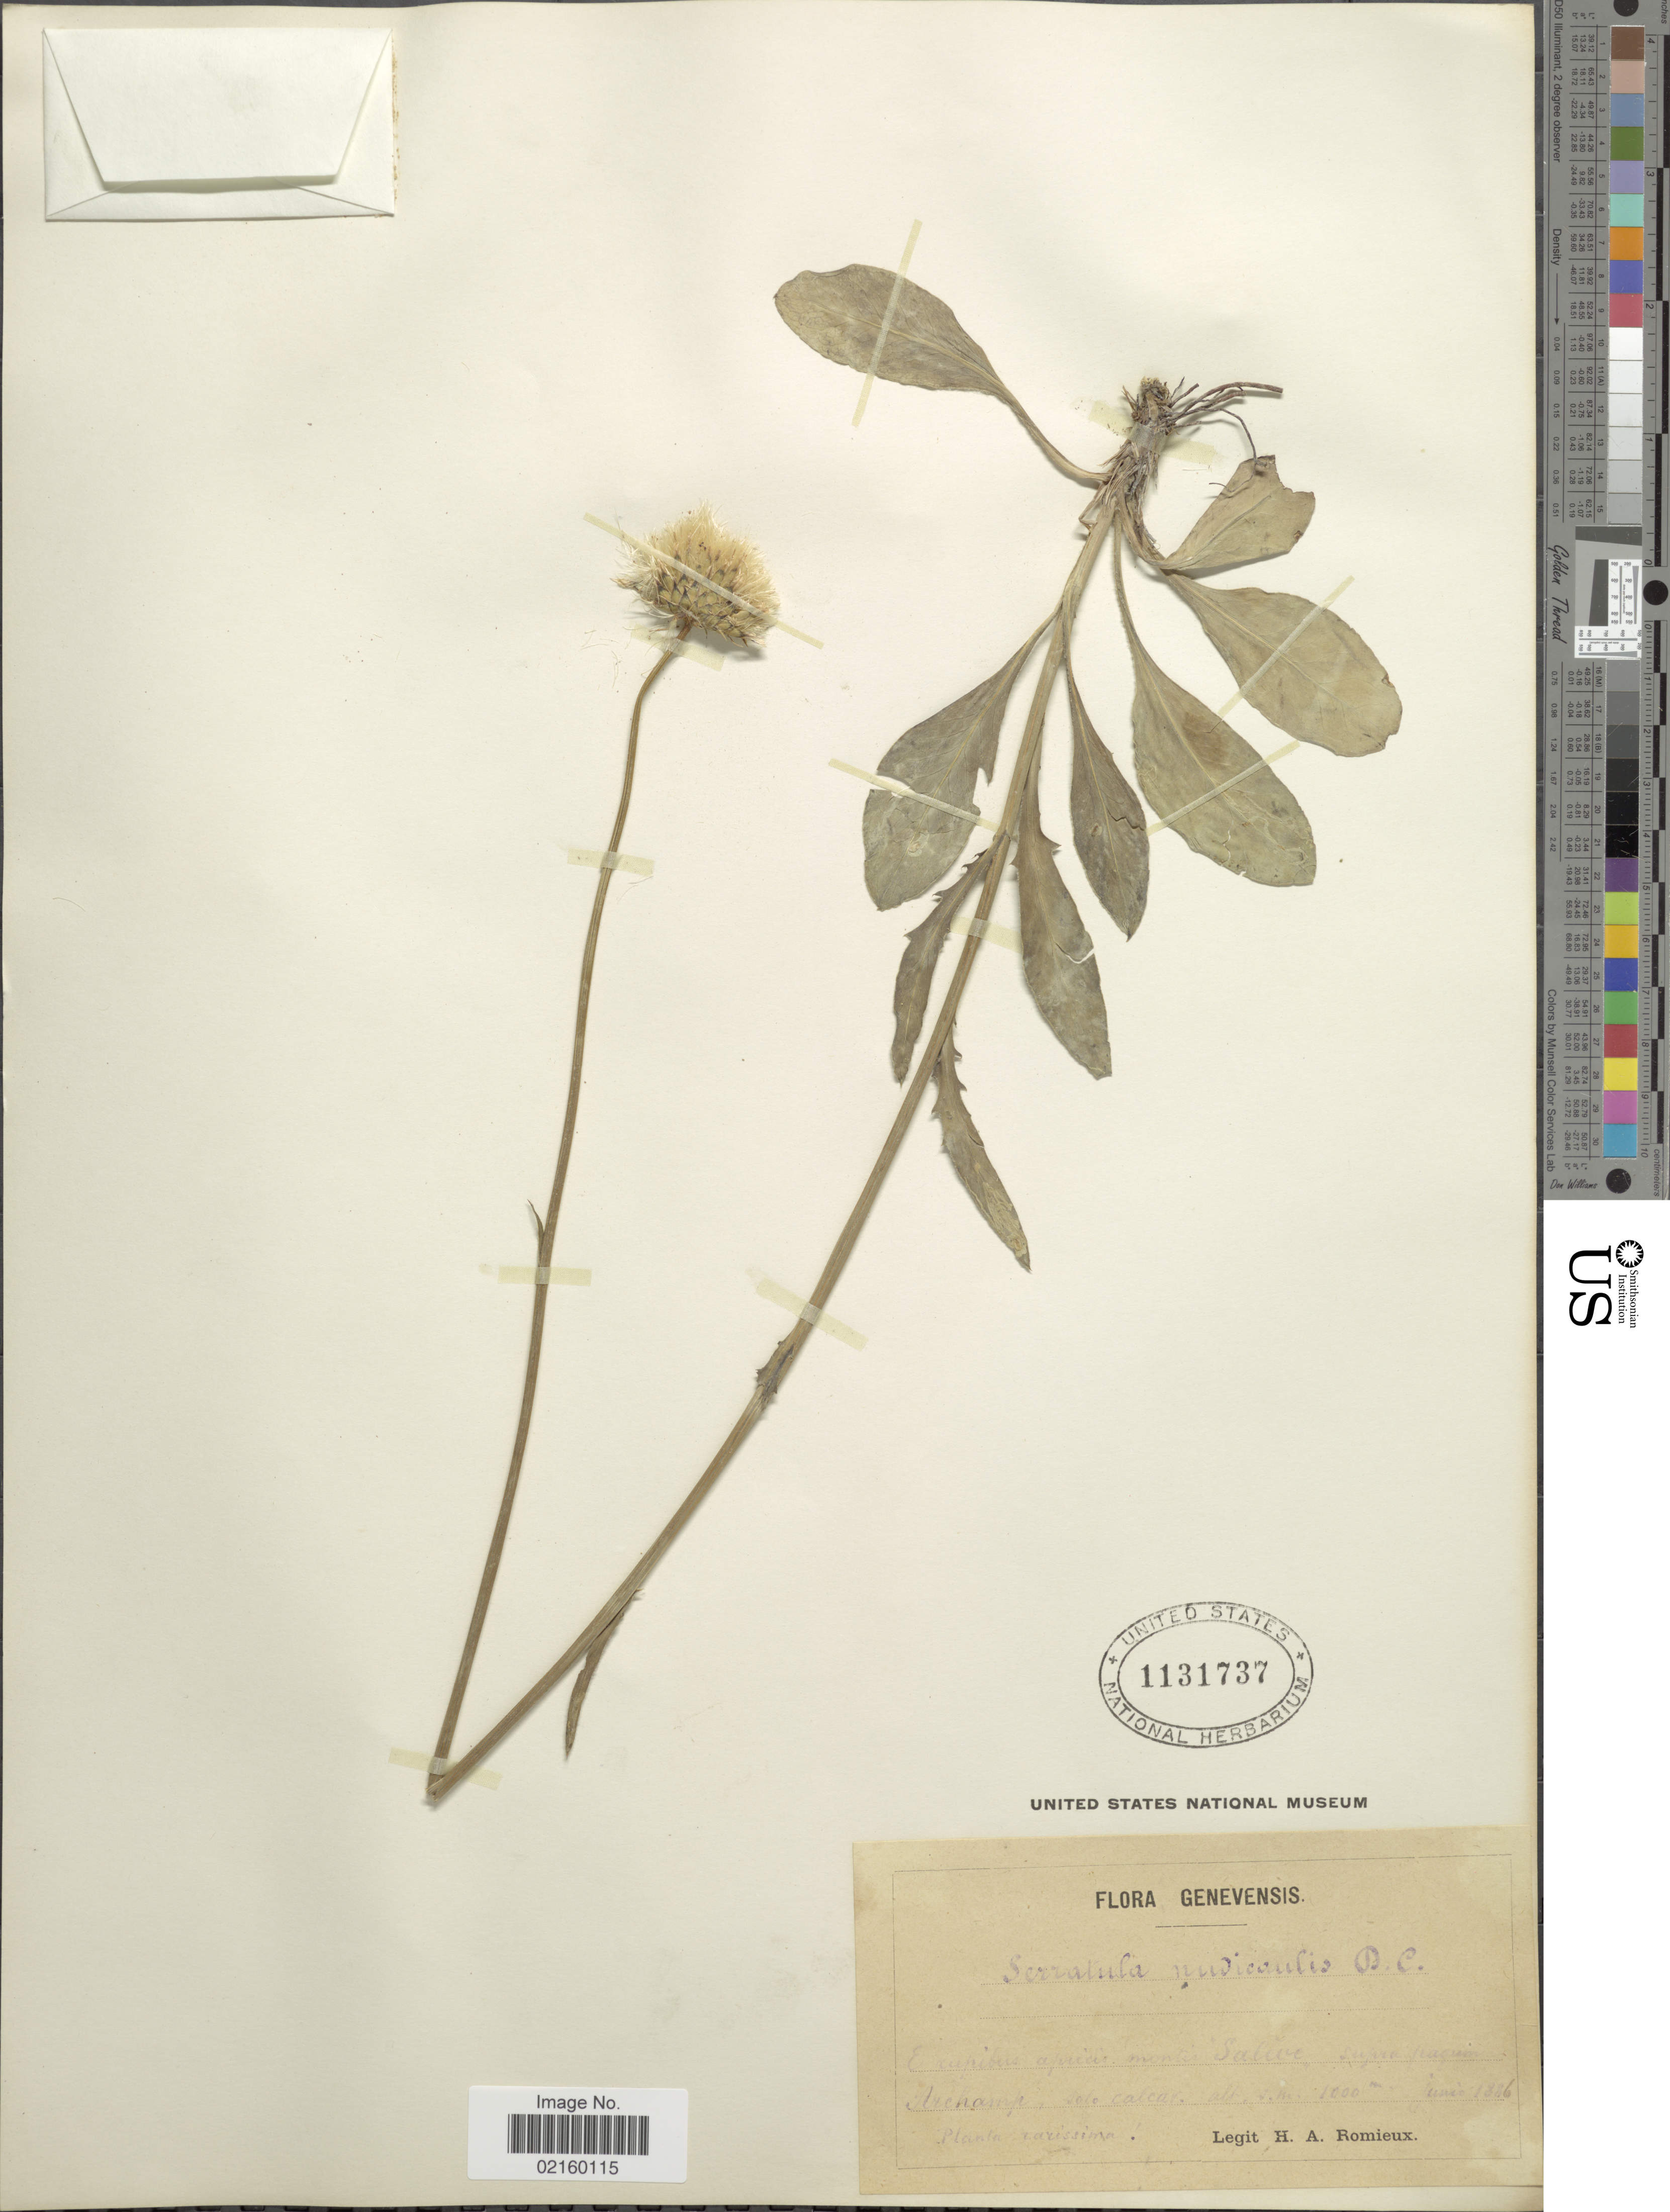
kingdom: Plantae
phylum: Tracheophyta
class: Magnoliopsida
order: Asterales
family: Asteraceae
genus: Klasea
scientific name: Klasea nudicaulis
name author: (L.) Fourr.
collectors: Romieux, H.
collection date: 1886-06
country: Switzerland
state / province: Genève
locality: Genevensis, apaias montis Saleve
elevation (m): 1000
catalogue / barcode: US 1131737